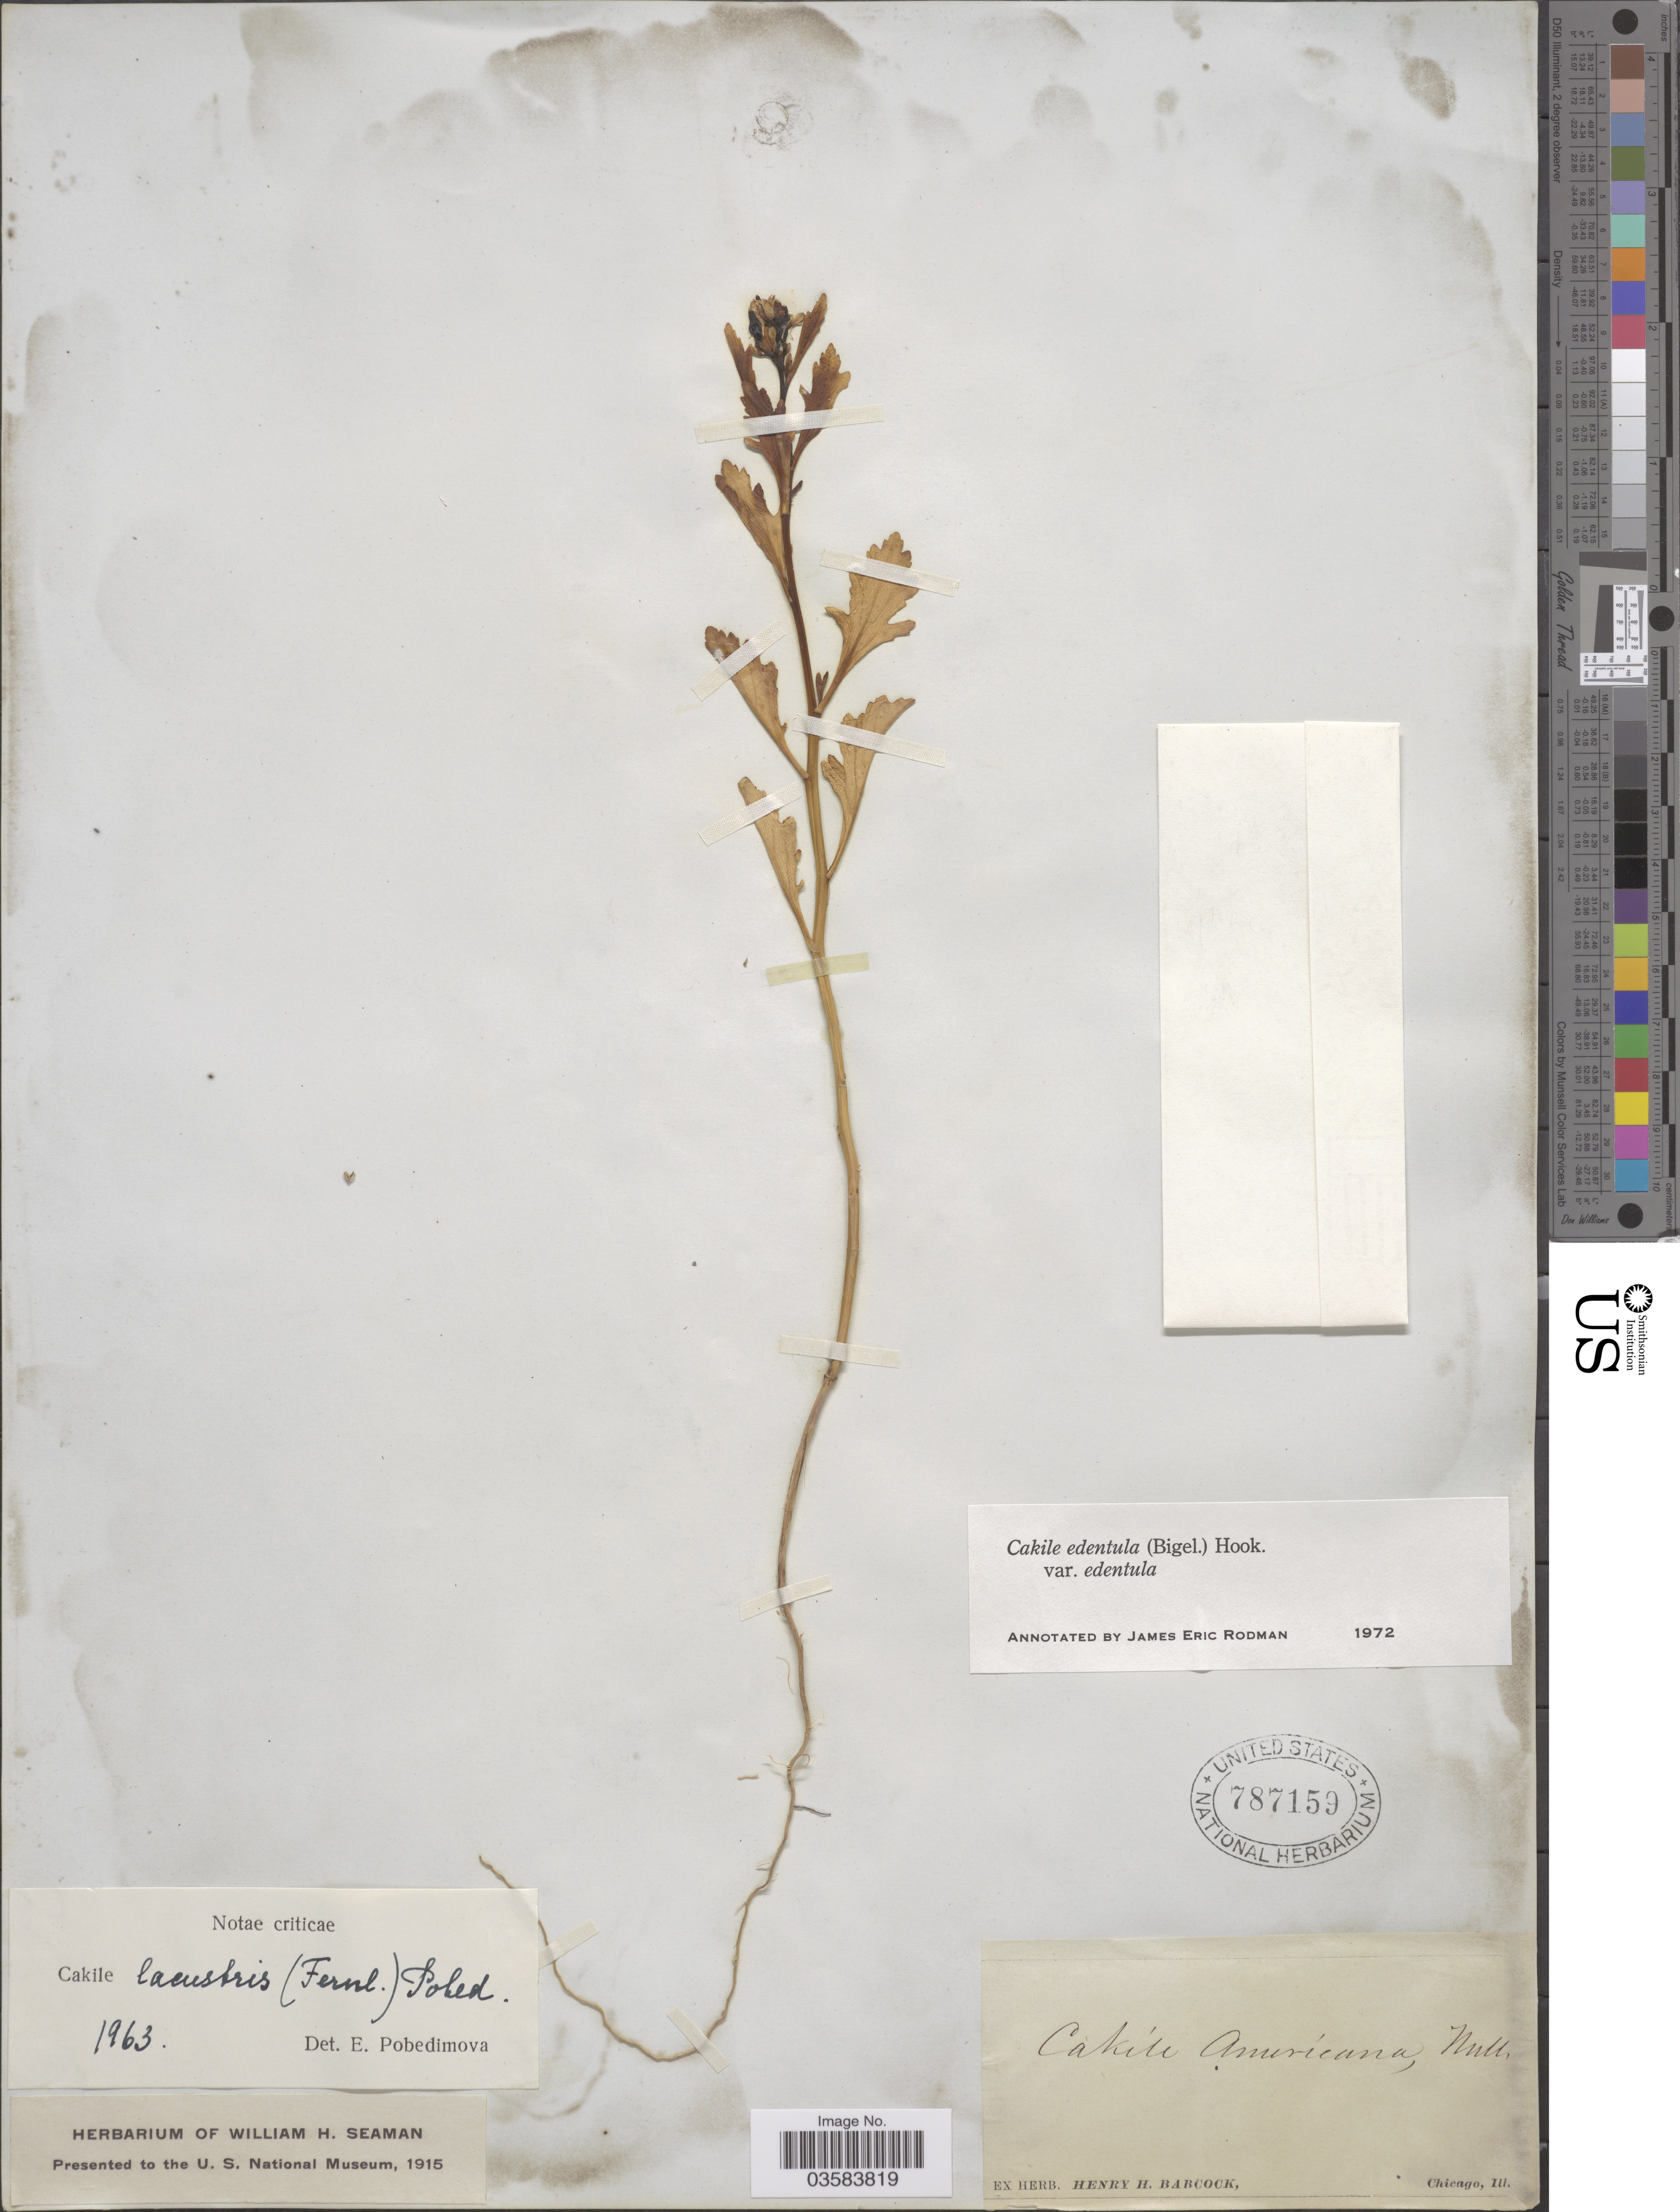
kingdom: Plantae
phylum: Tracheophyta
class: Magnoliopsida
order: Brassicales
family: Brassicaceae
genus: Cakile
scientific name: Cakile edentula var. edentula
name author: (Bigelow) Hook.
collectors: ex herb. Henry Homes Babcock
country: United States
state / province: Illinois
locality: Chicago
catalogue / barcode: US 787159